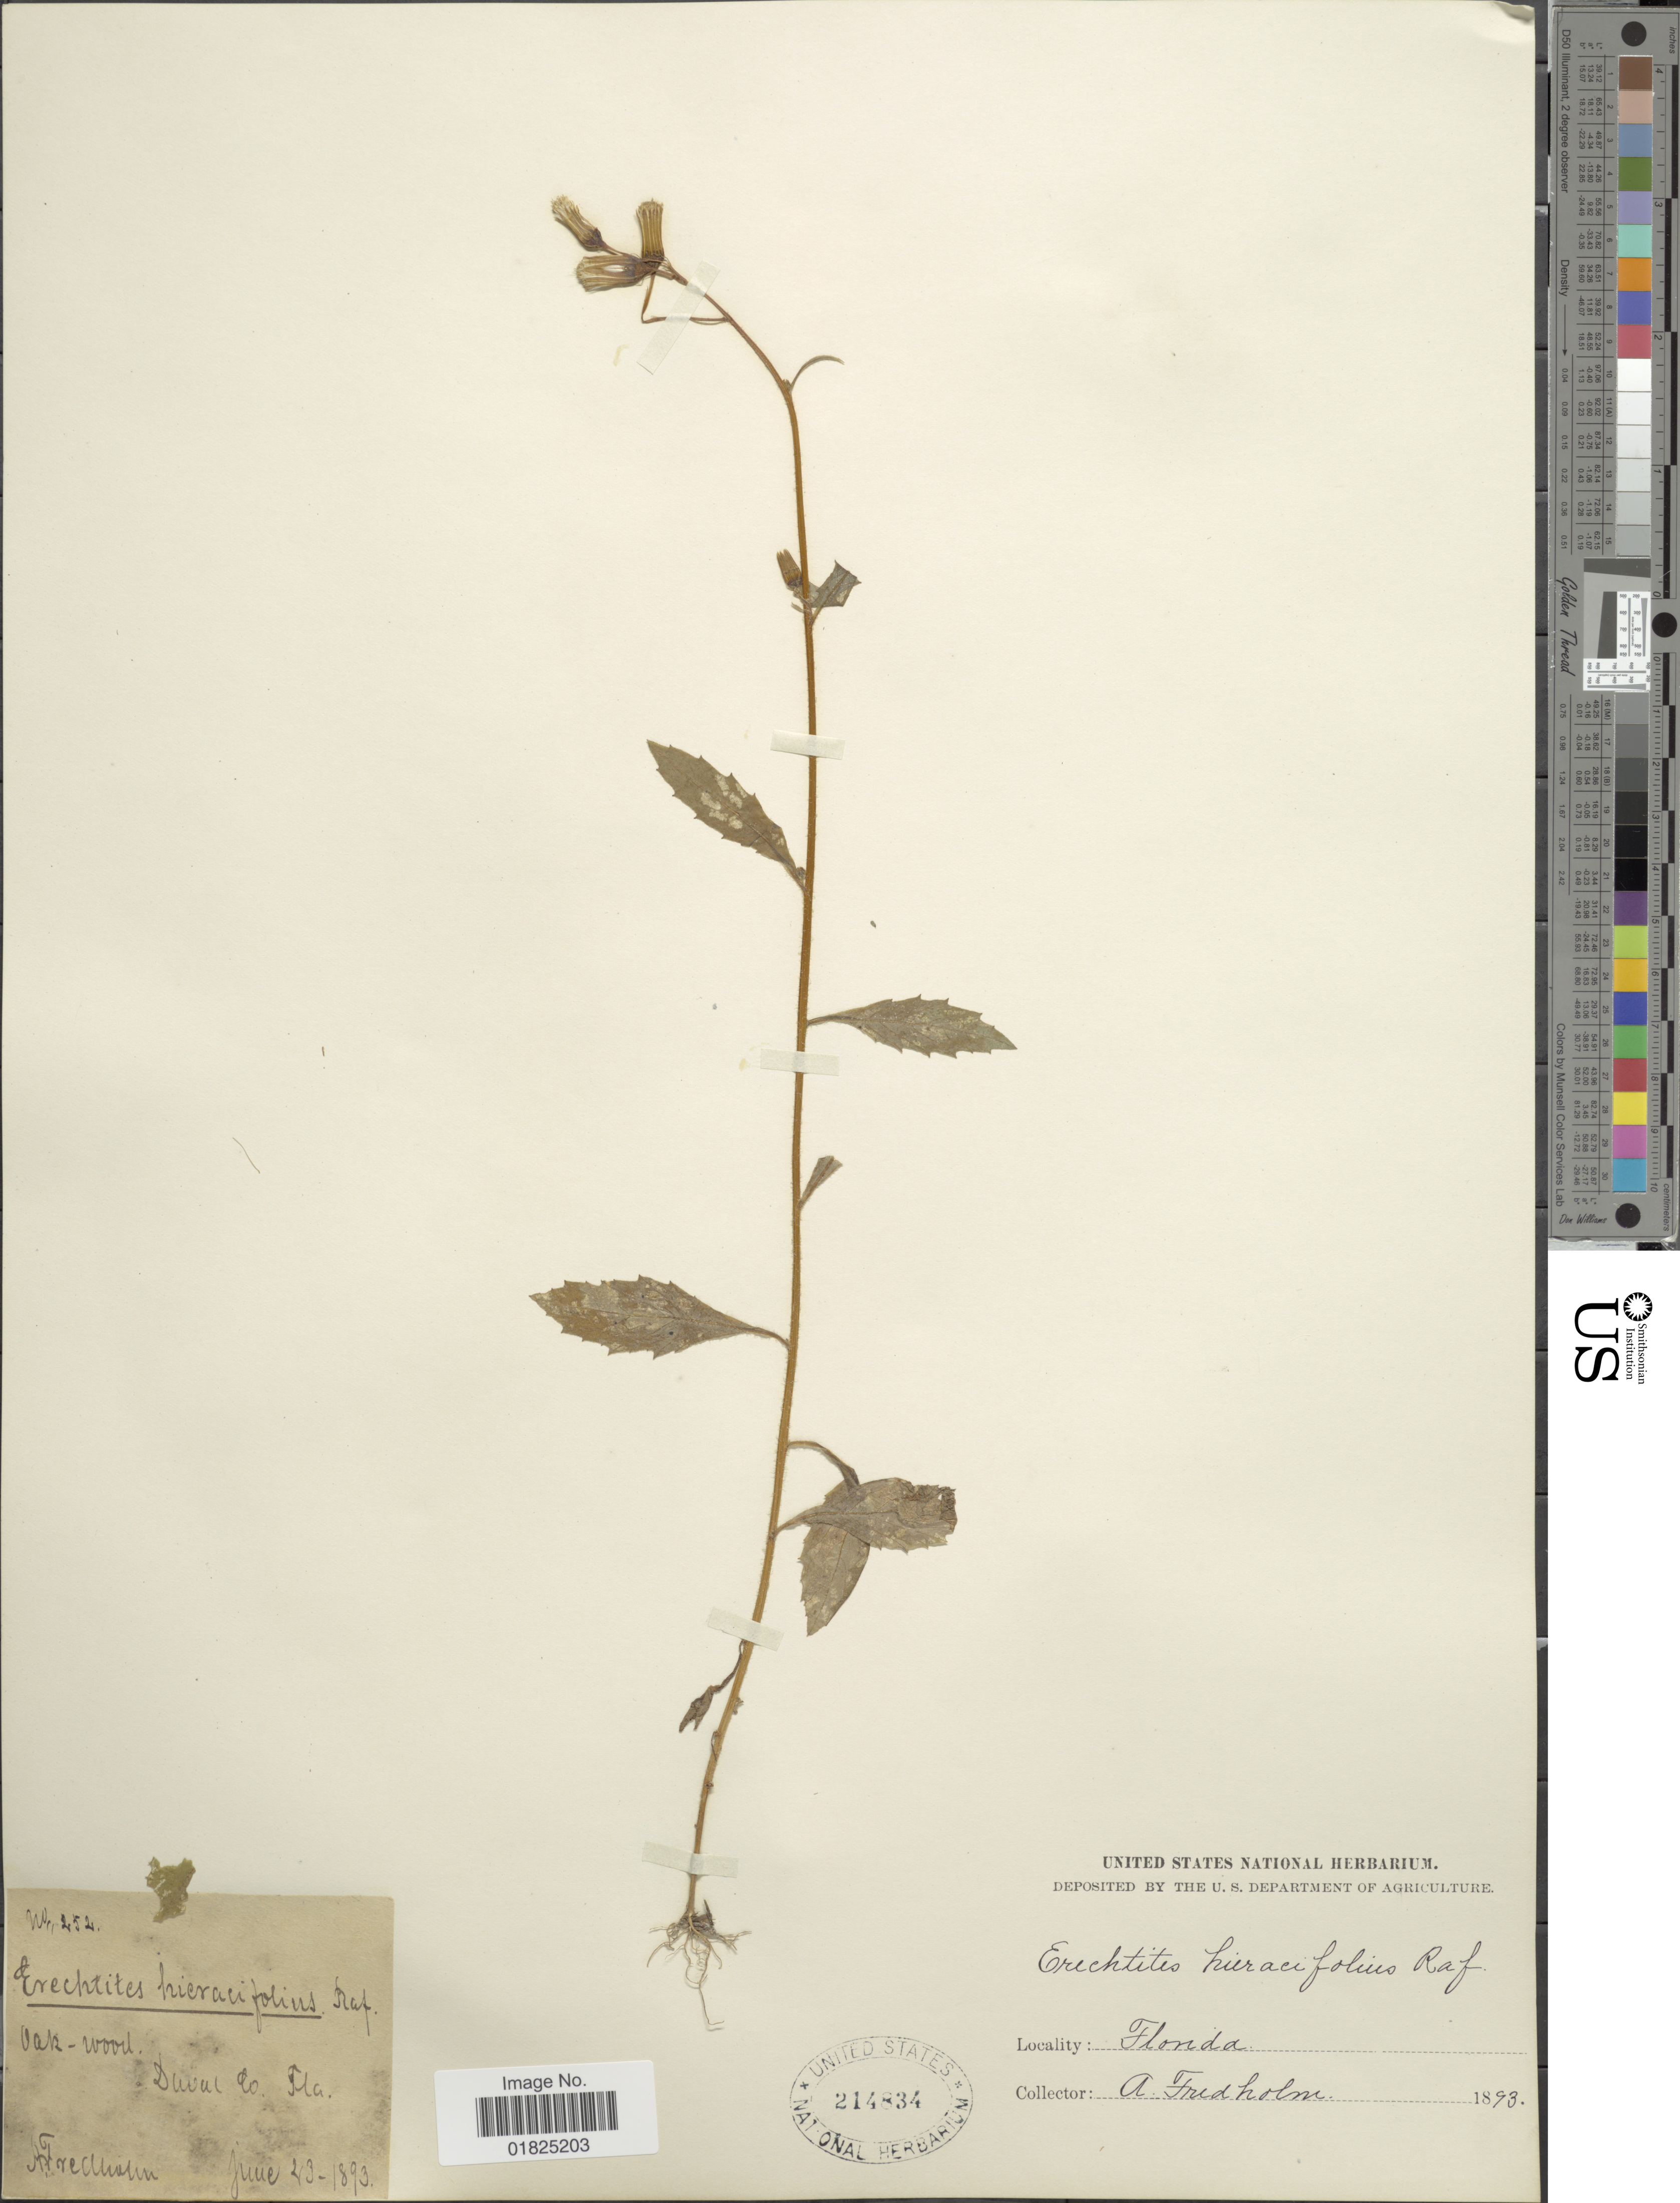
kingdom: Plantae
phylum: Tracheophyta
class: Magnoliopsida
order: Asterales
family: Asteraceae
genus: Erechtites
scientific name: Erechtites hieraciifolius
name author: (L.) Raf. ex DC.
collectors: A. Fredholm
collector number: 252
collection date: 1893-06-23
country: United States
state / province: Florida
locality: Oak-wood, Duval Co.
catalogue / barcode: US 214834